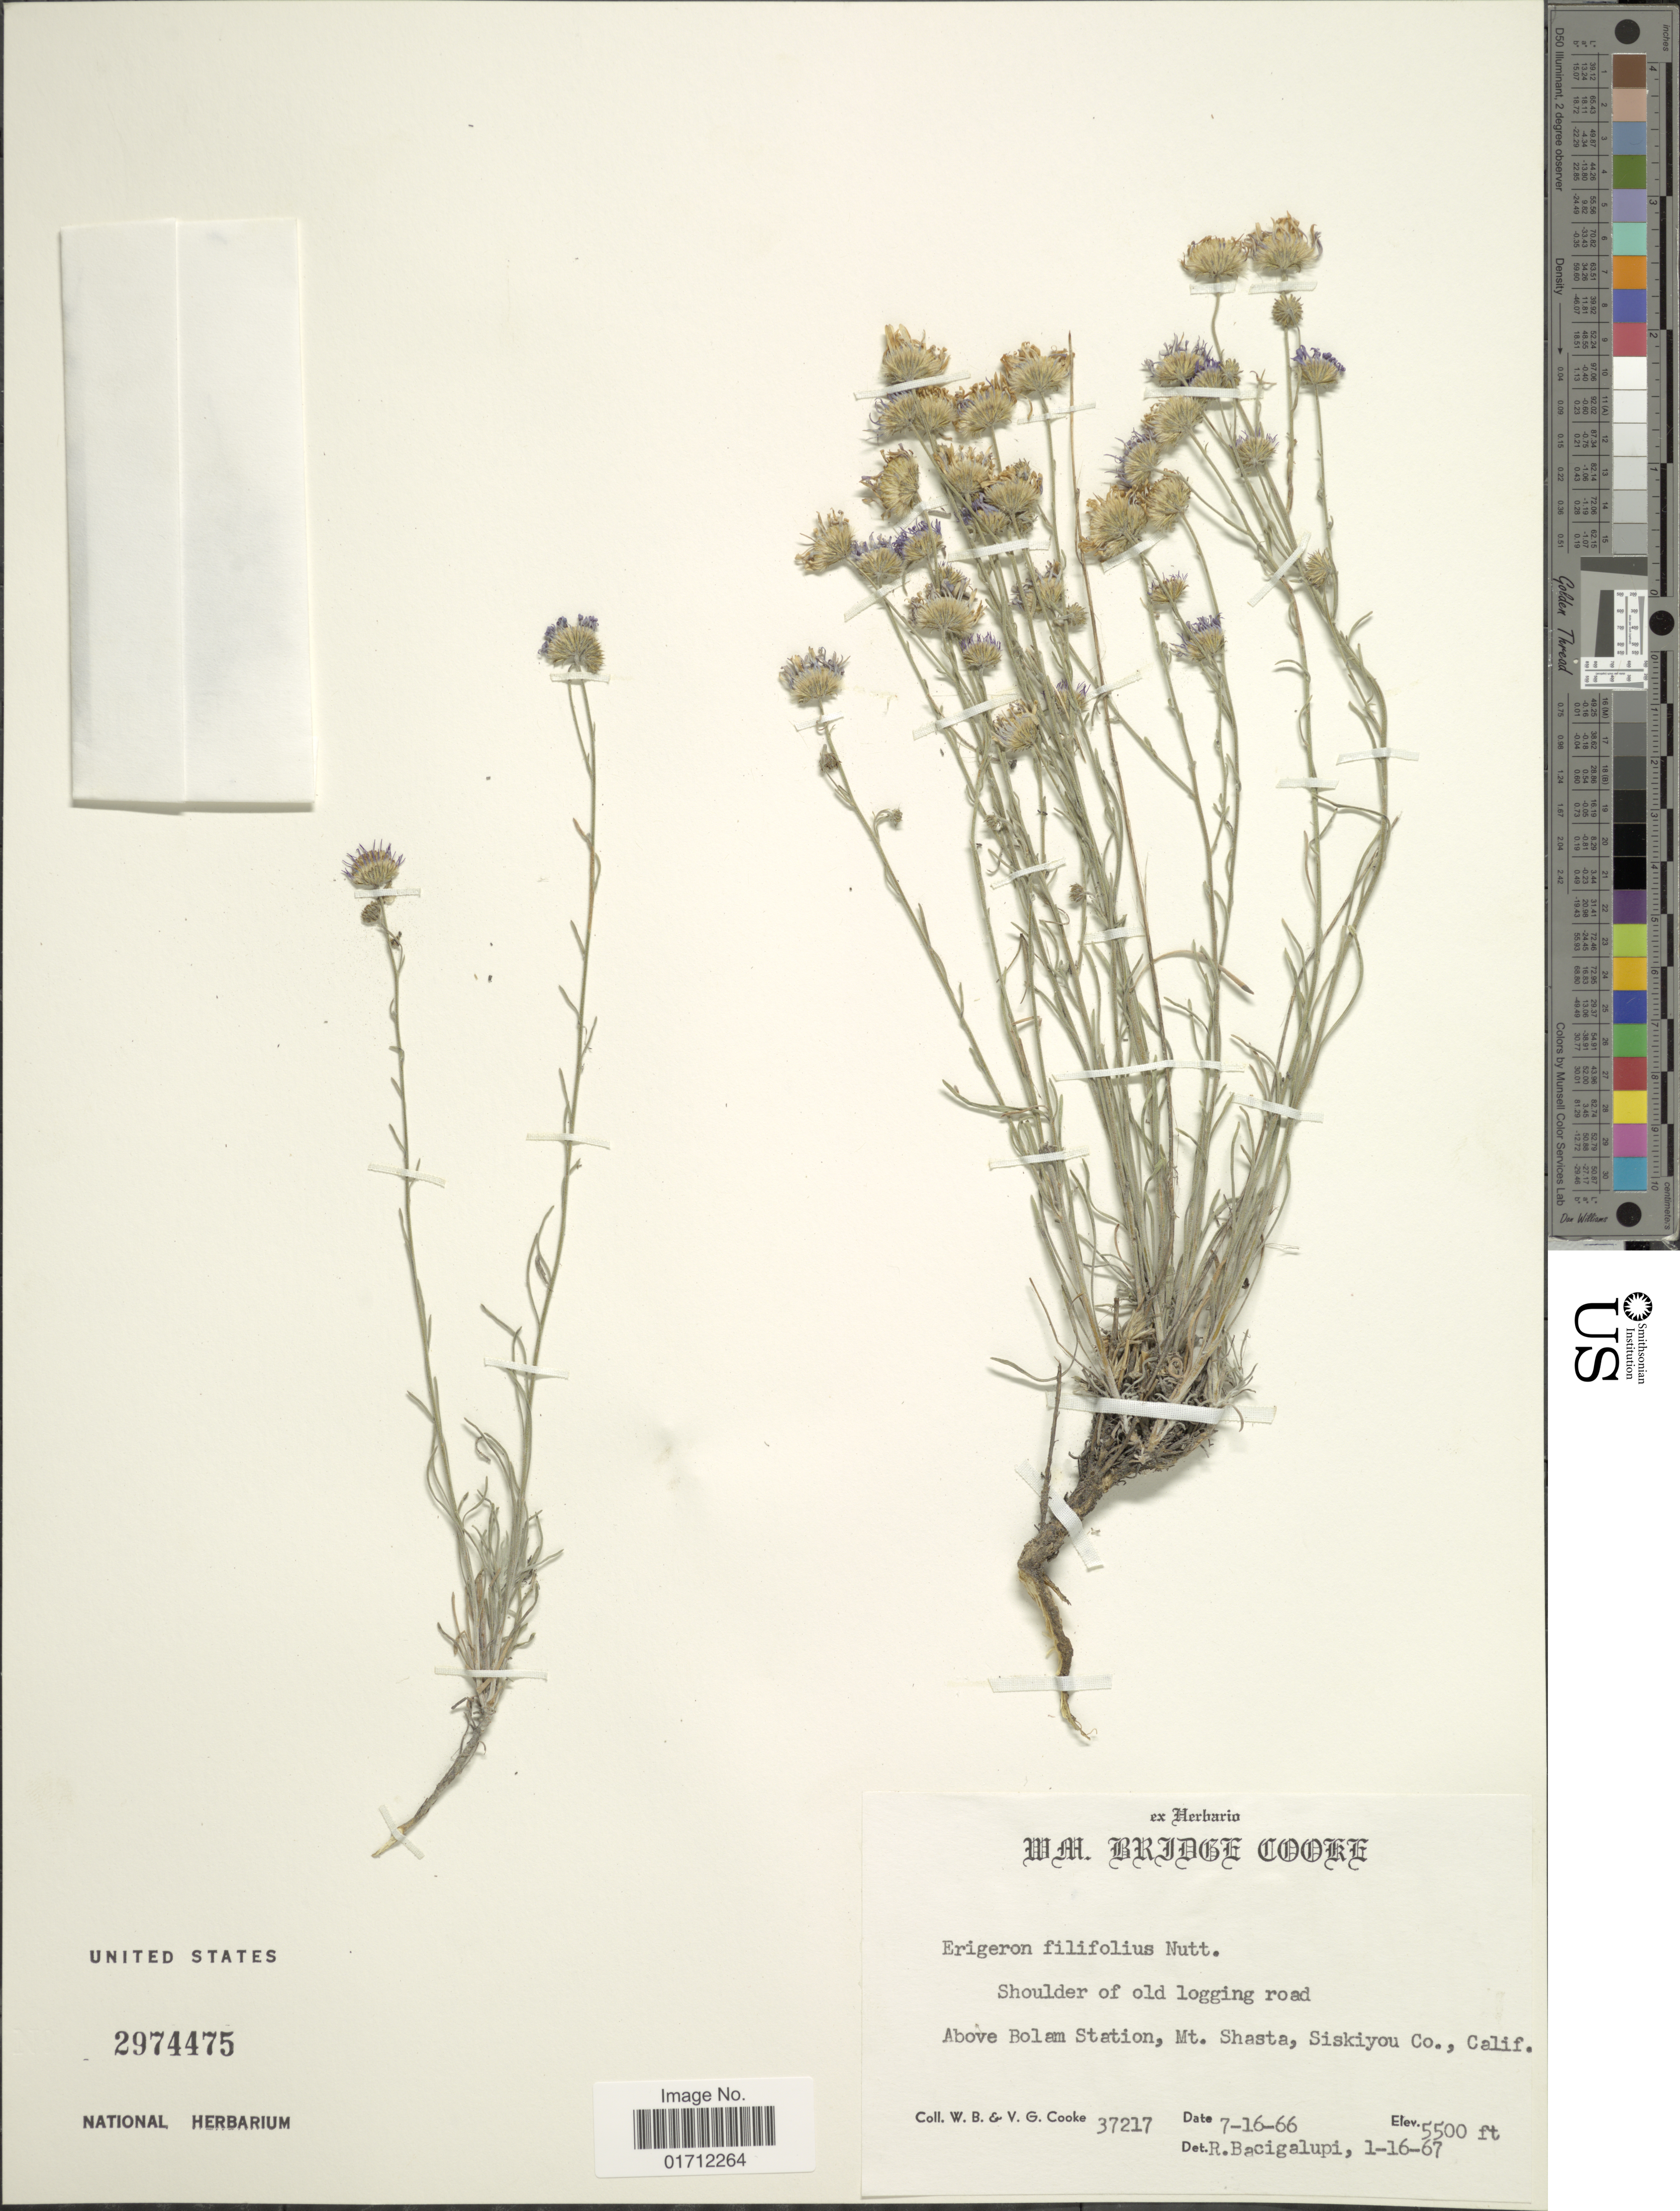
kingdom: Plantae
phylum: Tracheophyta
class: Magnoliopsida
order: Asterales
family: Asteraceae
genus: Erigeron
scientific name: Erigeron filifolius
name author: (Hook.) Nutt.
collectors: W. B. Cooke & V. G. Cooke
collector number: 37217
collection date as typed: Transcribed d/m/y: 16/7/66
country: United States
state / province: California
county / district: Siskiyou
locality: Above Bolam Station, Mt. Shasta, Siskiyou Co.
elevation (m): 1676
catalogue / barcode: US 2974475